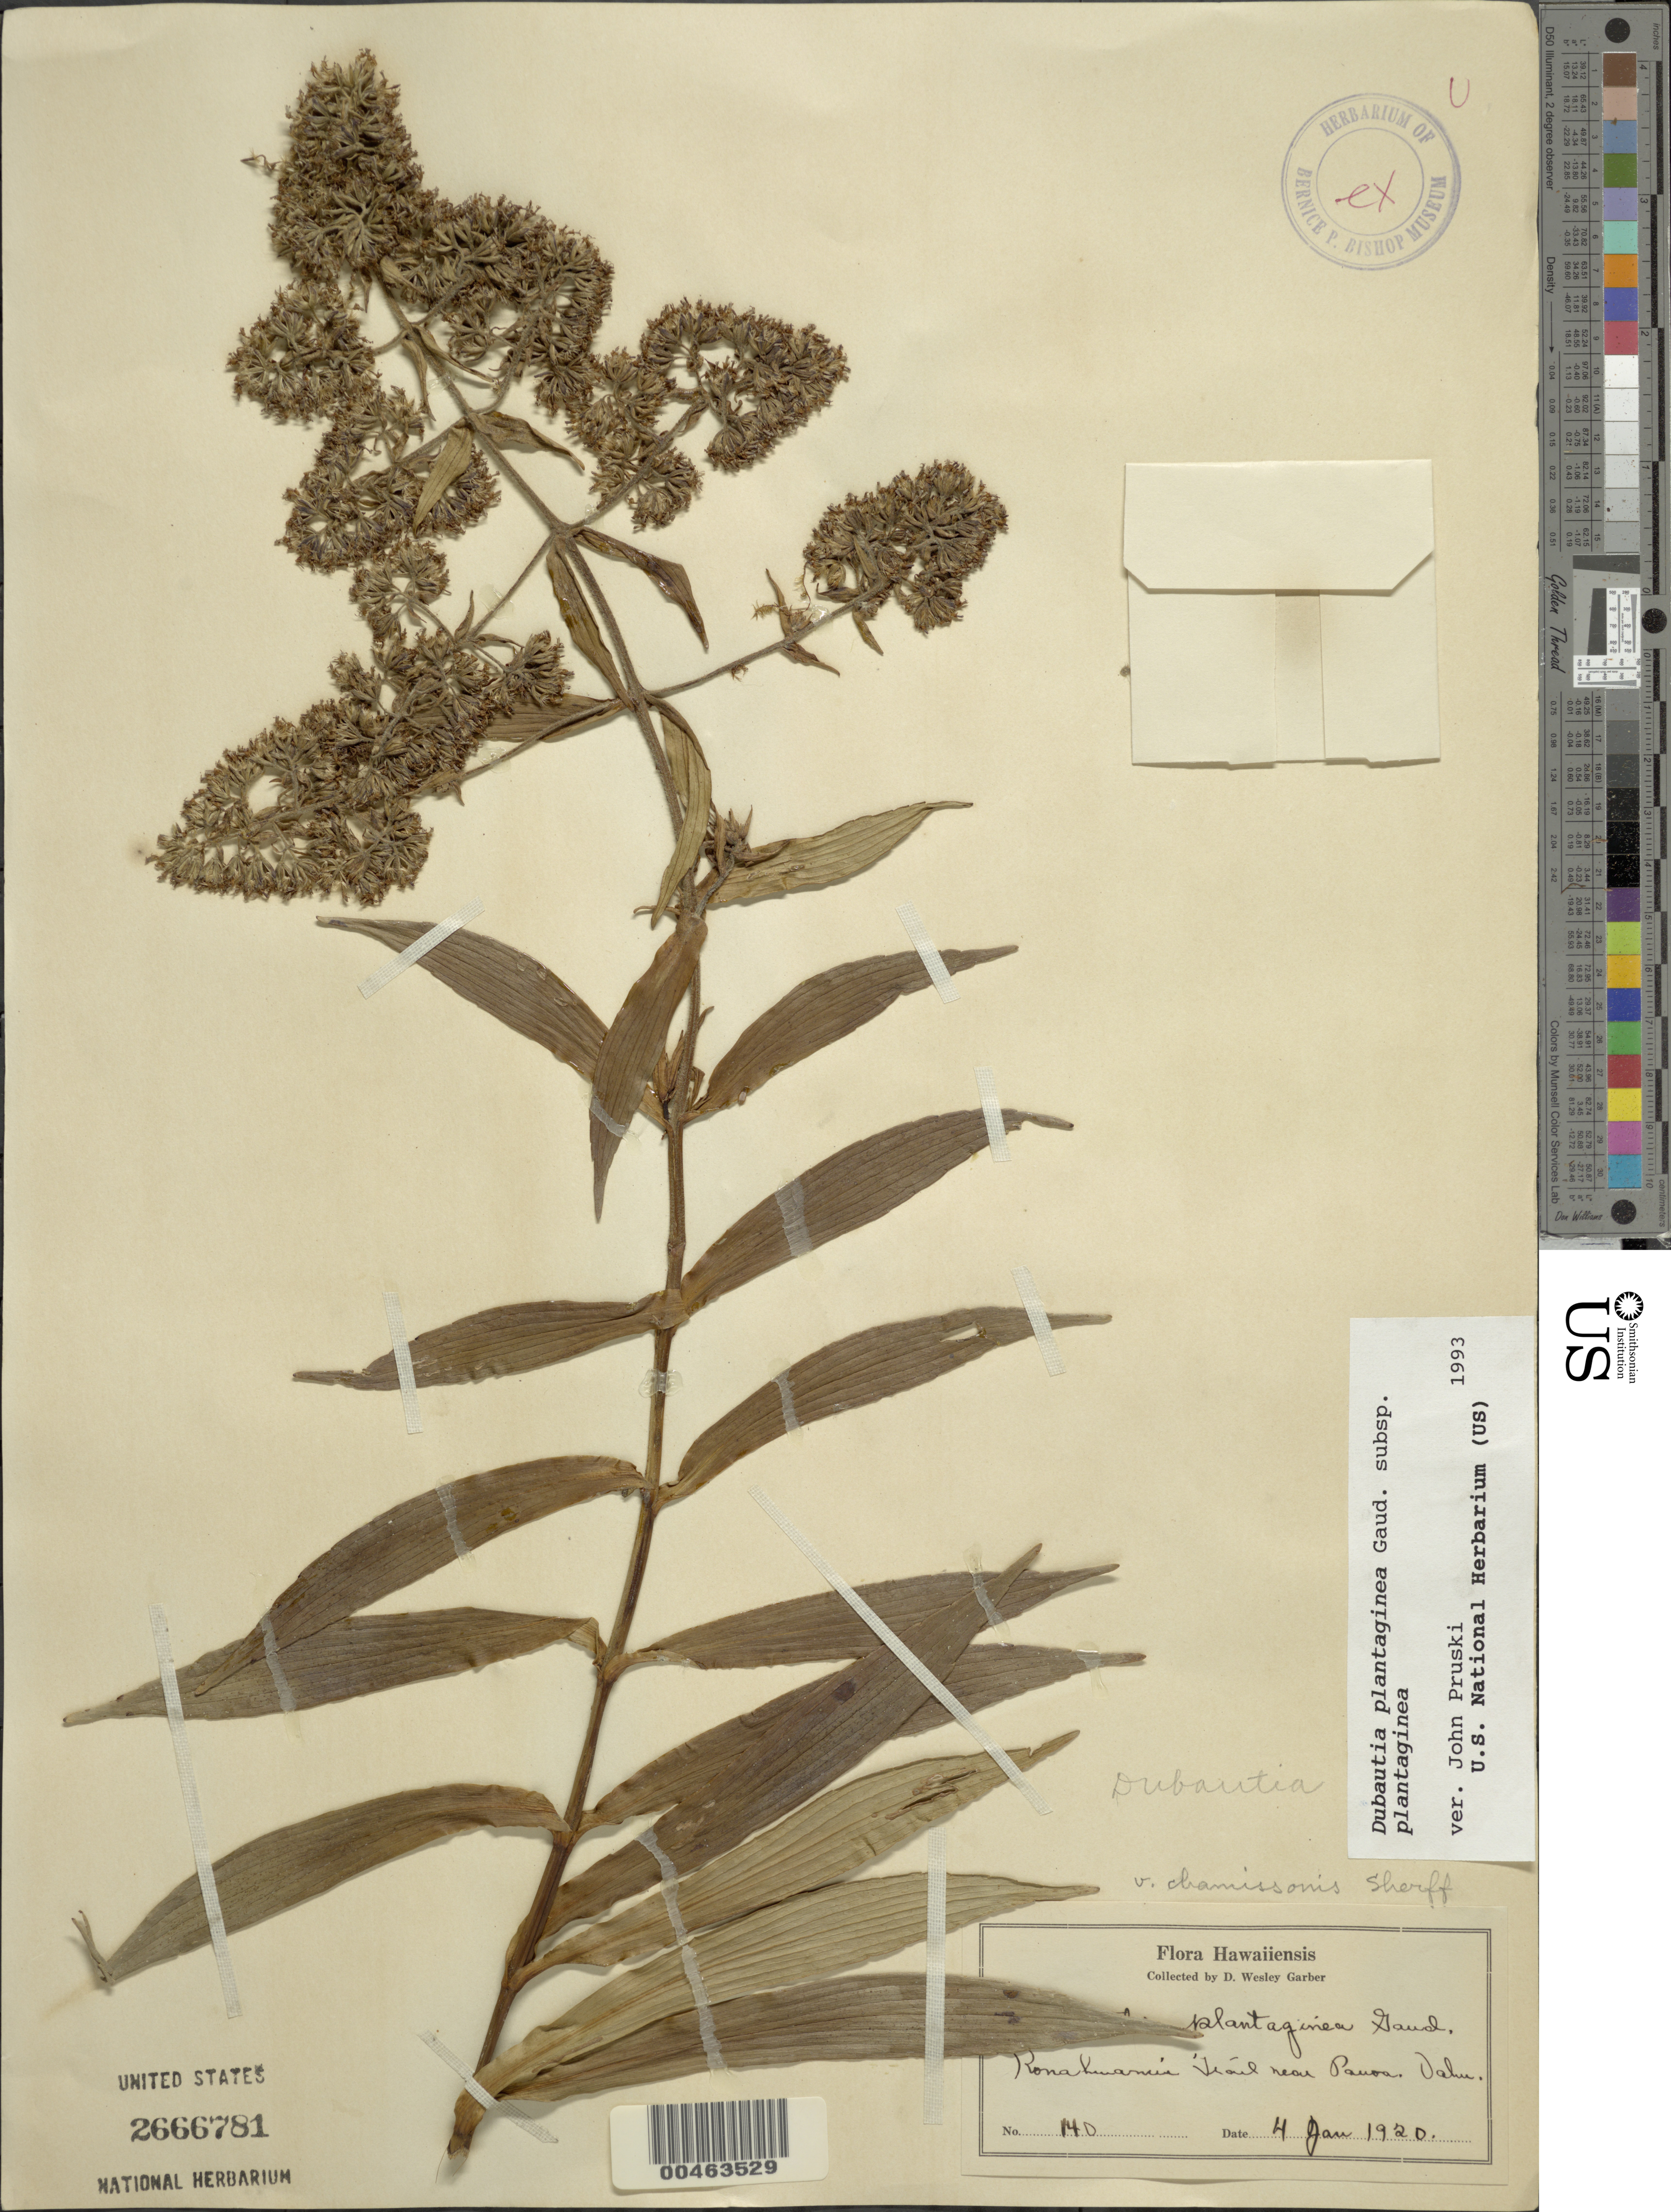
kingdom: Plantae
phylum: Tracheophyta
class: Magnoliopsida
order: Asterales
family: Asteraceae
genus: Dubautia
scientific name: Dubautia plantaginea subsp. plantaginea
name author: Gaudich.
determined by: Pruski, J. F.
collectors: D. W. Garber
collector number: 140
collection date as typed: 4 Jan 1920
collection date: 1920-01-04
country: United States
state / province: Hawaii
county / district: Honolulu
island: Oahu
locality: Konahuanui Trail near Pauoa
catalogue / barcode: US 2666781